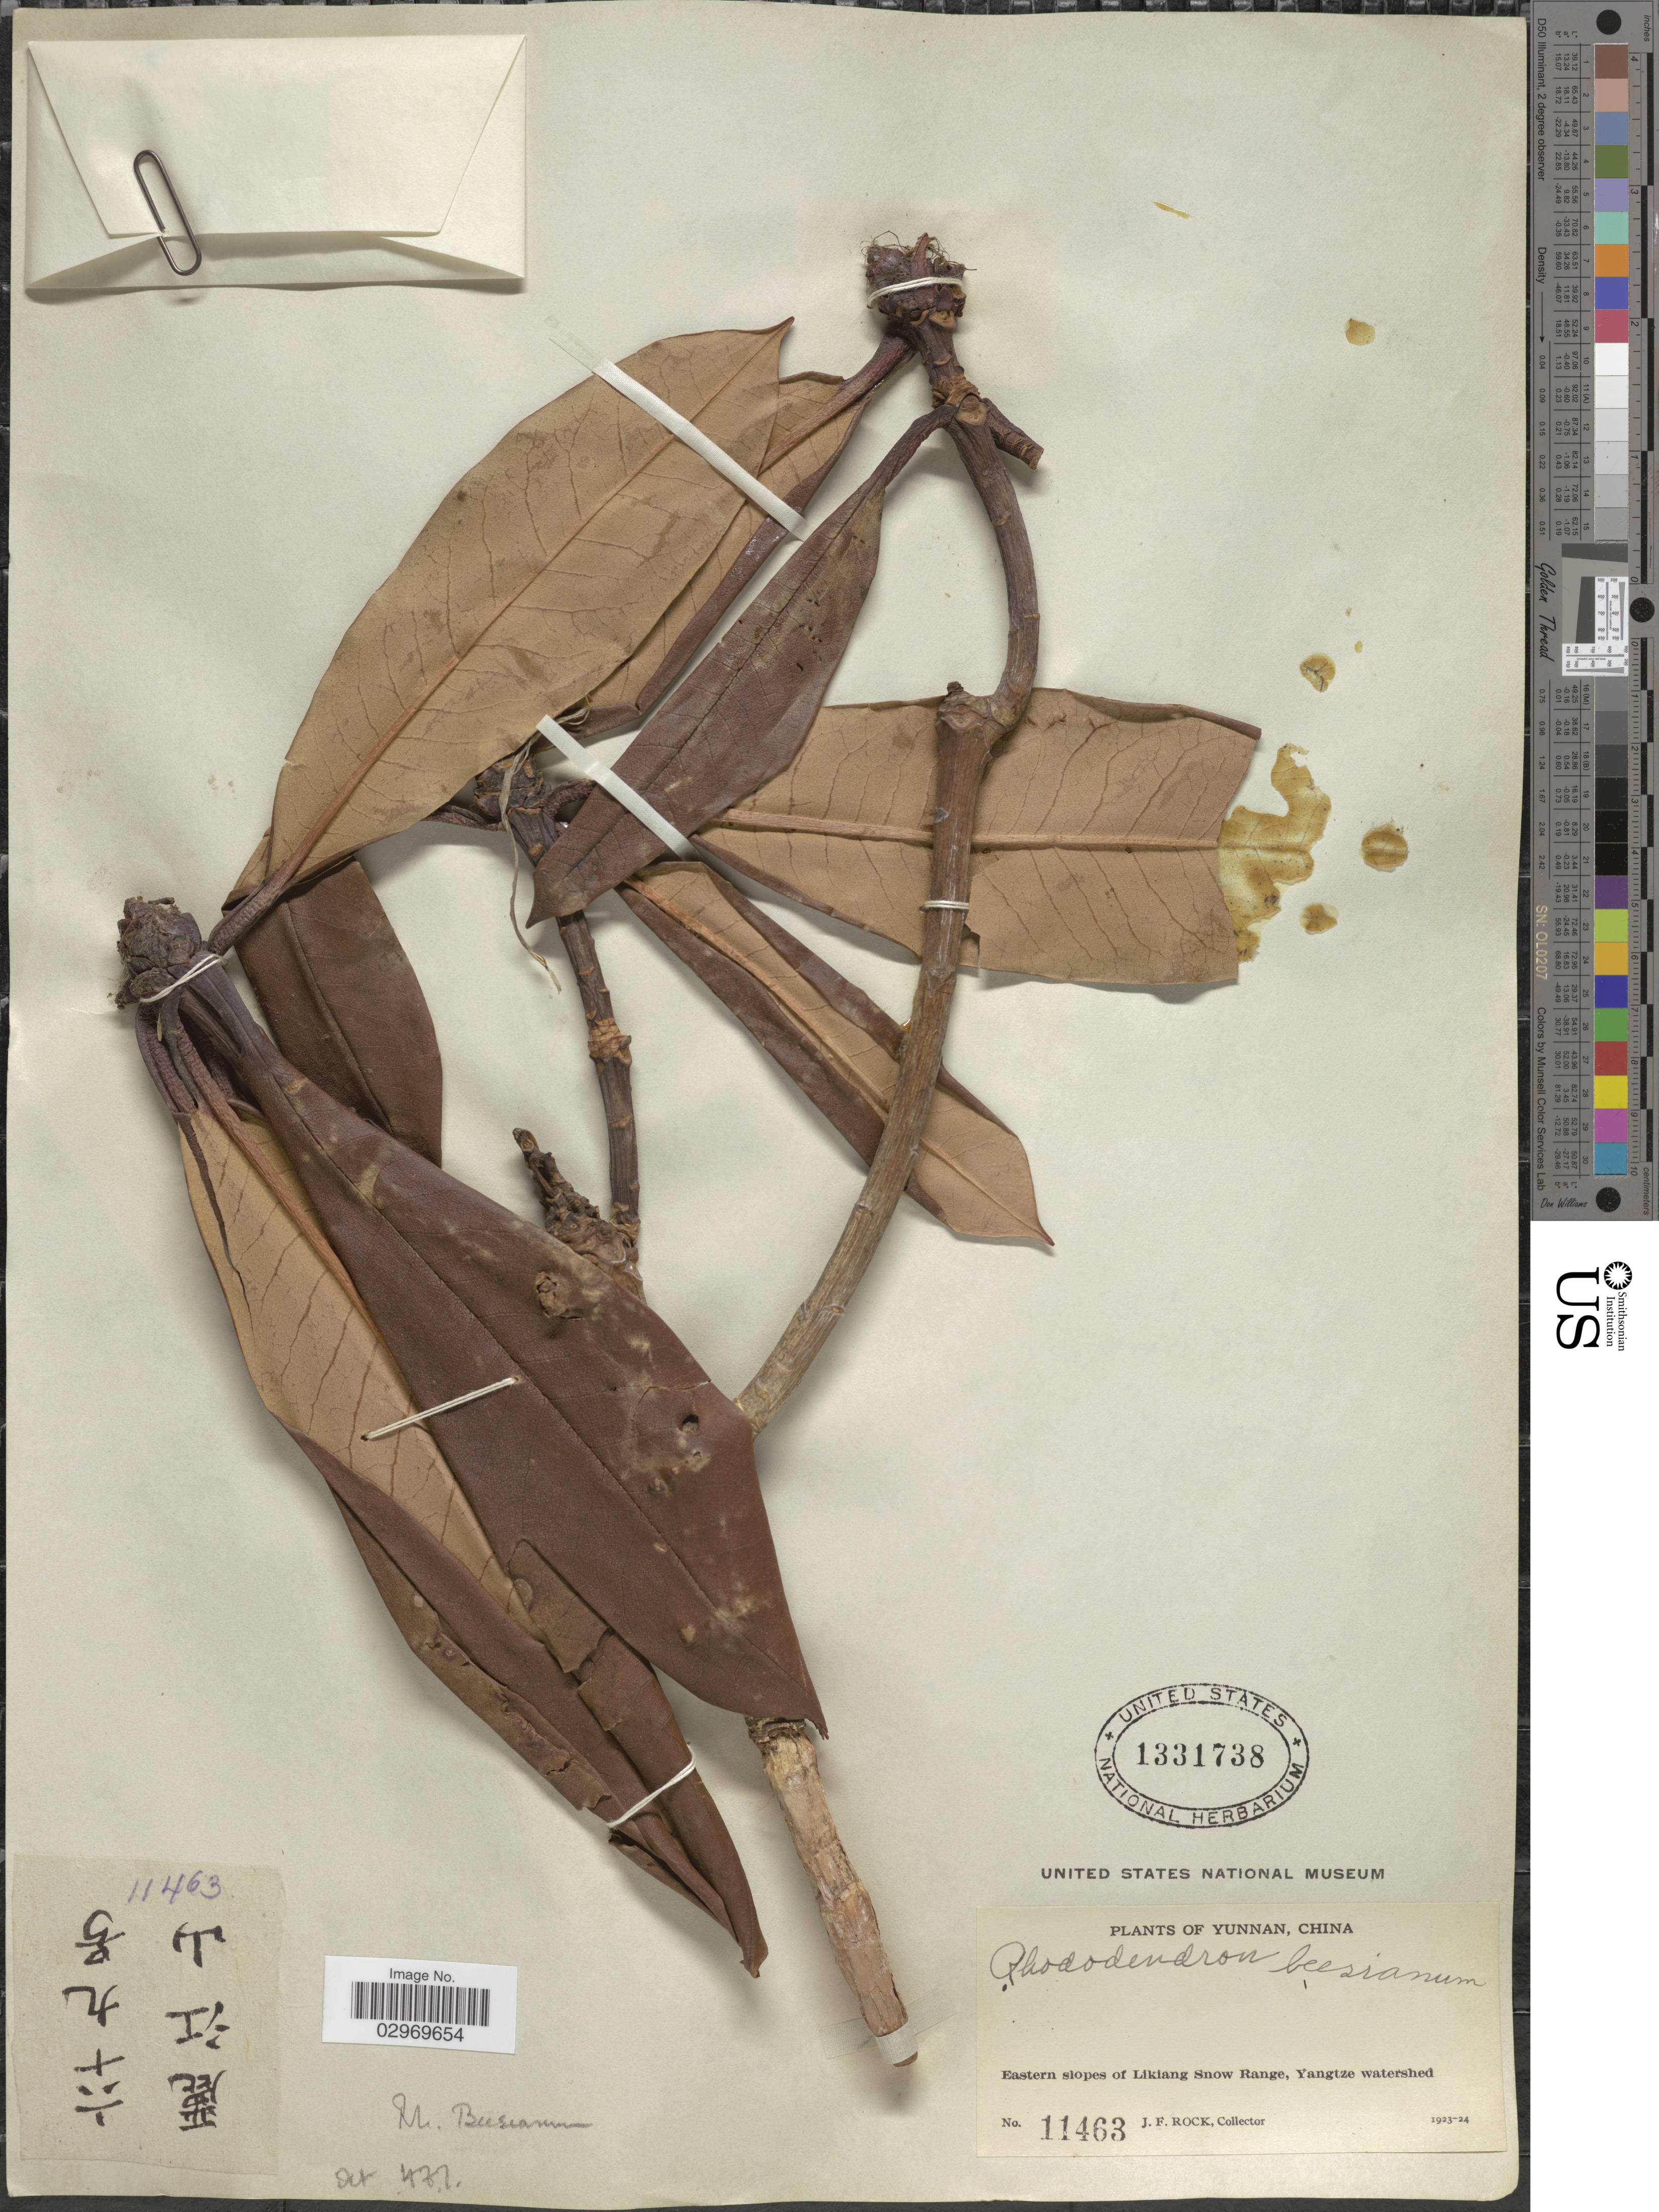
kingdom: Plantae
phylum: Tracheophyta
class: Magnoliopsida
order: Ericales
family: Ericaceae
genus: Rhododendron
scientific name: Rhododendron beesianum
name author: Diels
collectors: J. Rock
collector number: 11463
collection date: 1923/1924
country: China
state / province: Yunnan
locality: Eastern slopes of Likiang Snow Range, Yangtze watershed.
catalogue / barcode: US 1331738